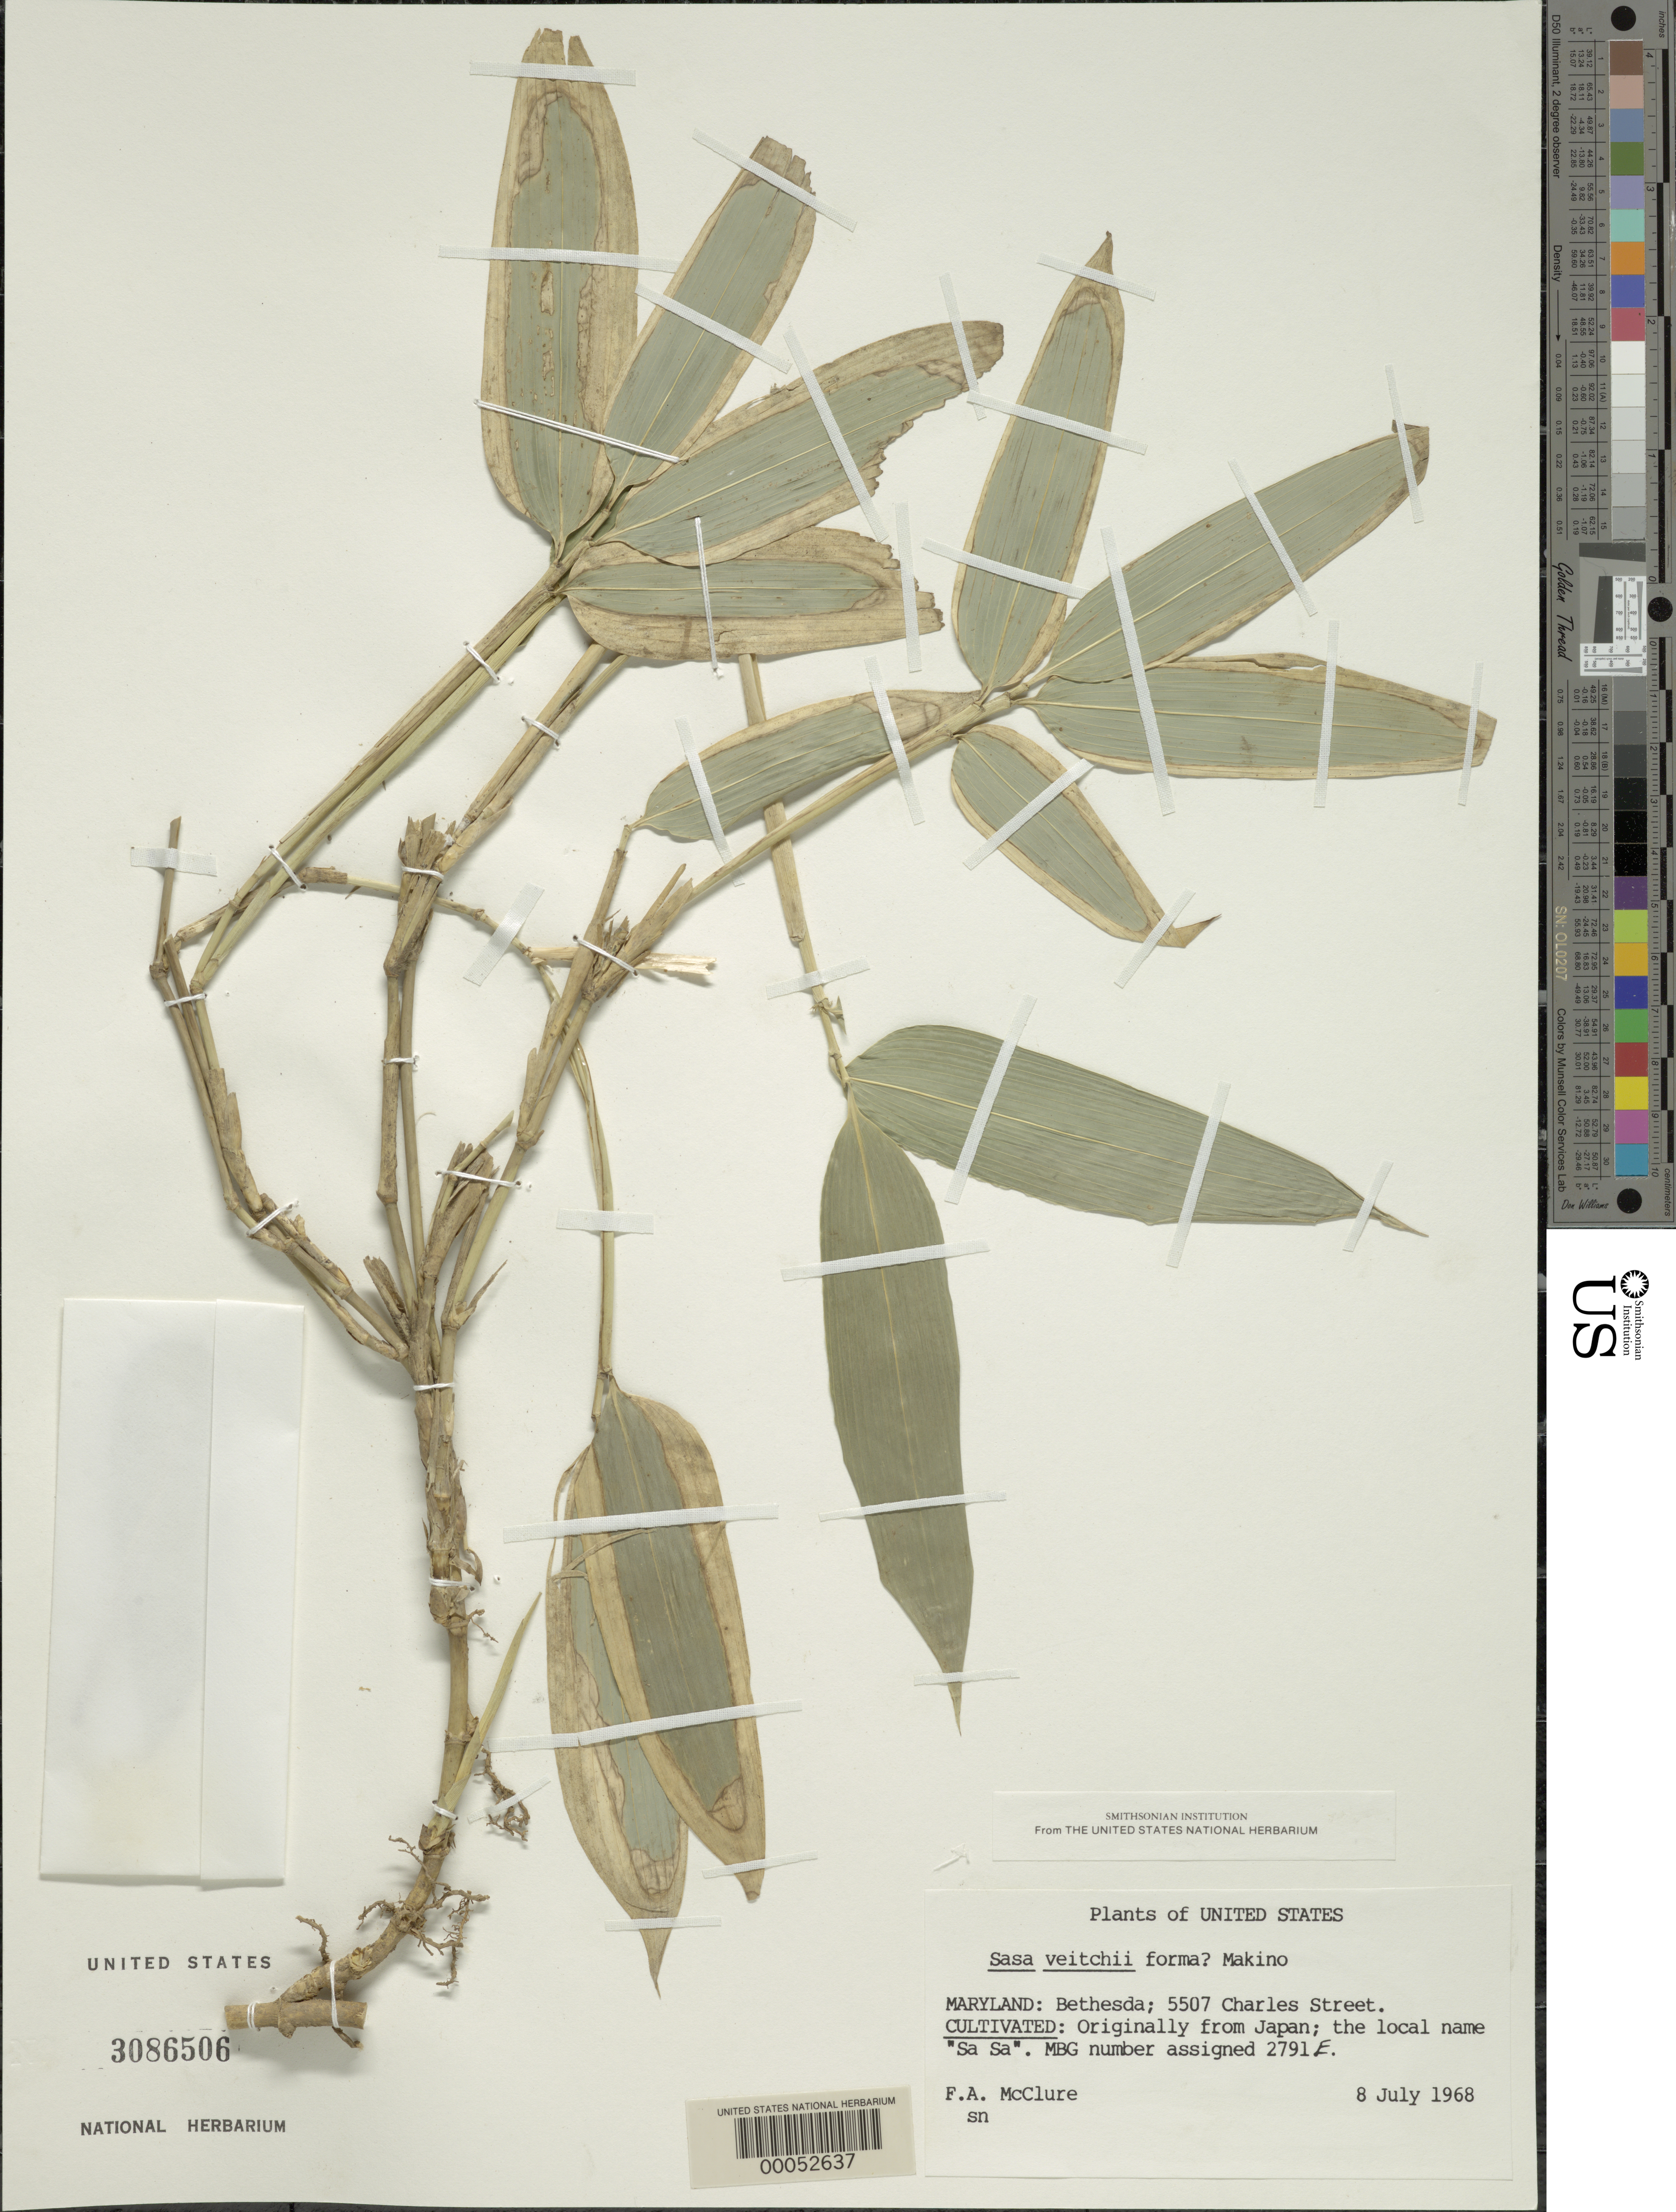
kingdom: Plantae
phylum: Tracheophyta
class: Liliopsida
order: Poales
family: Poaceae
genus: Sasa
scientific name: Sasa veitchii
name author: (Carrière) Rehder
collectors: F. A. McClure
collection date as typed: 08 Jul 1968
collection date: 1968-07-08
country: United States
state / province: Maryland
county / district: Montgomery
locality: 5507 Charles Street, Bethesda (McClure's garden)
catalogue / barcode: US 3086506